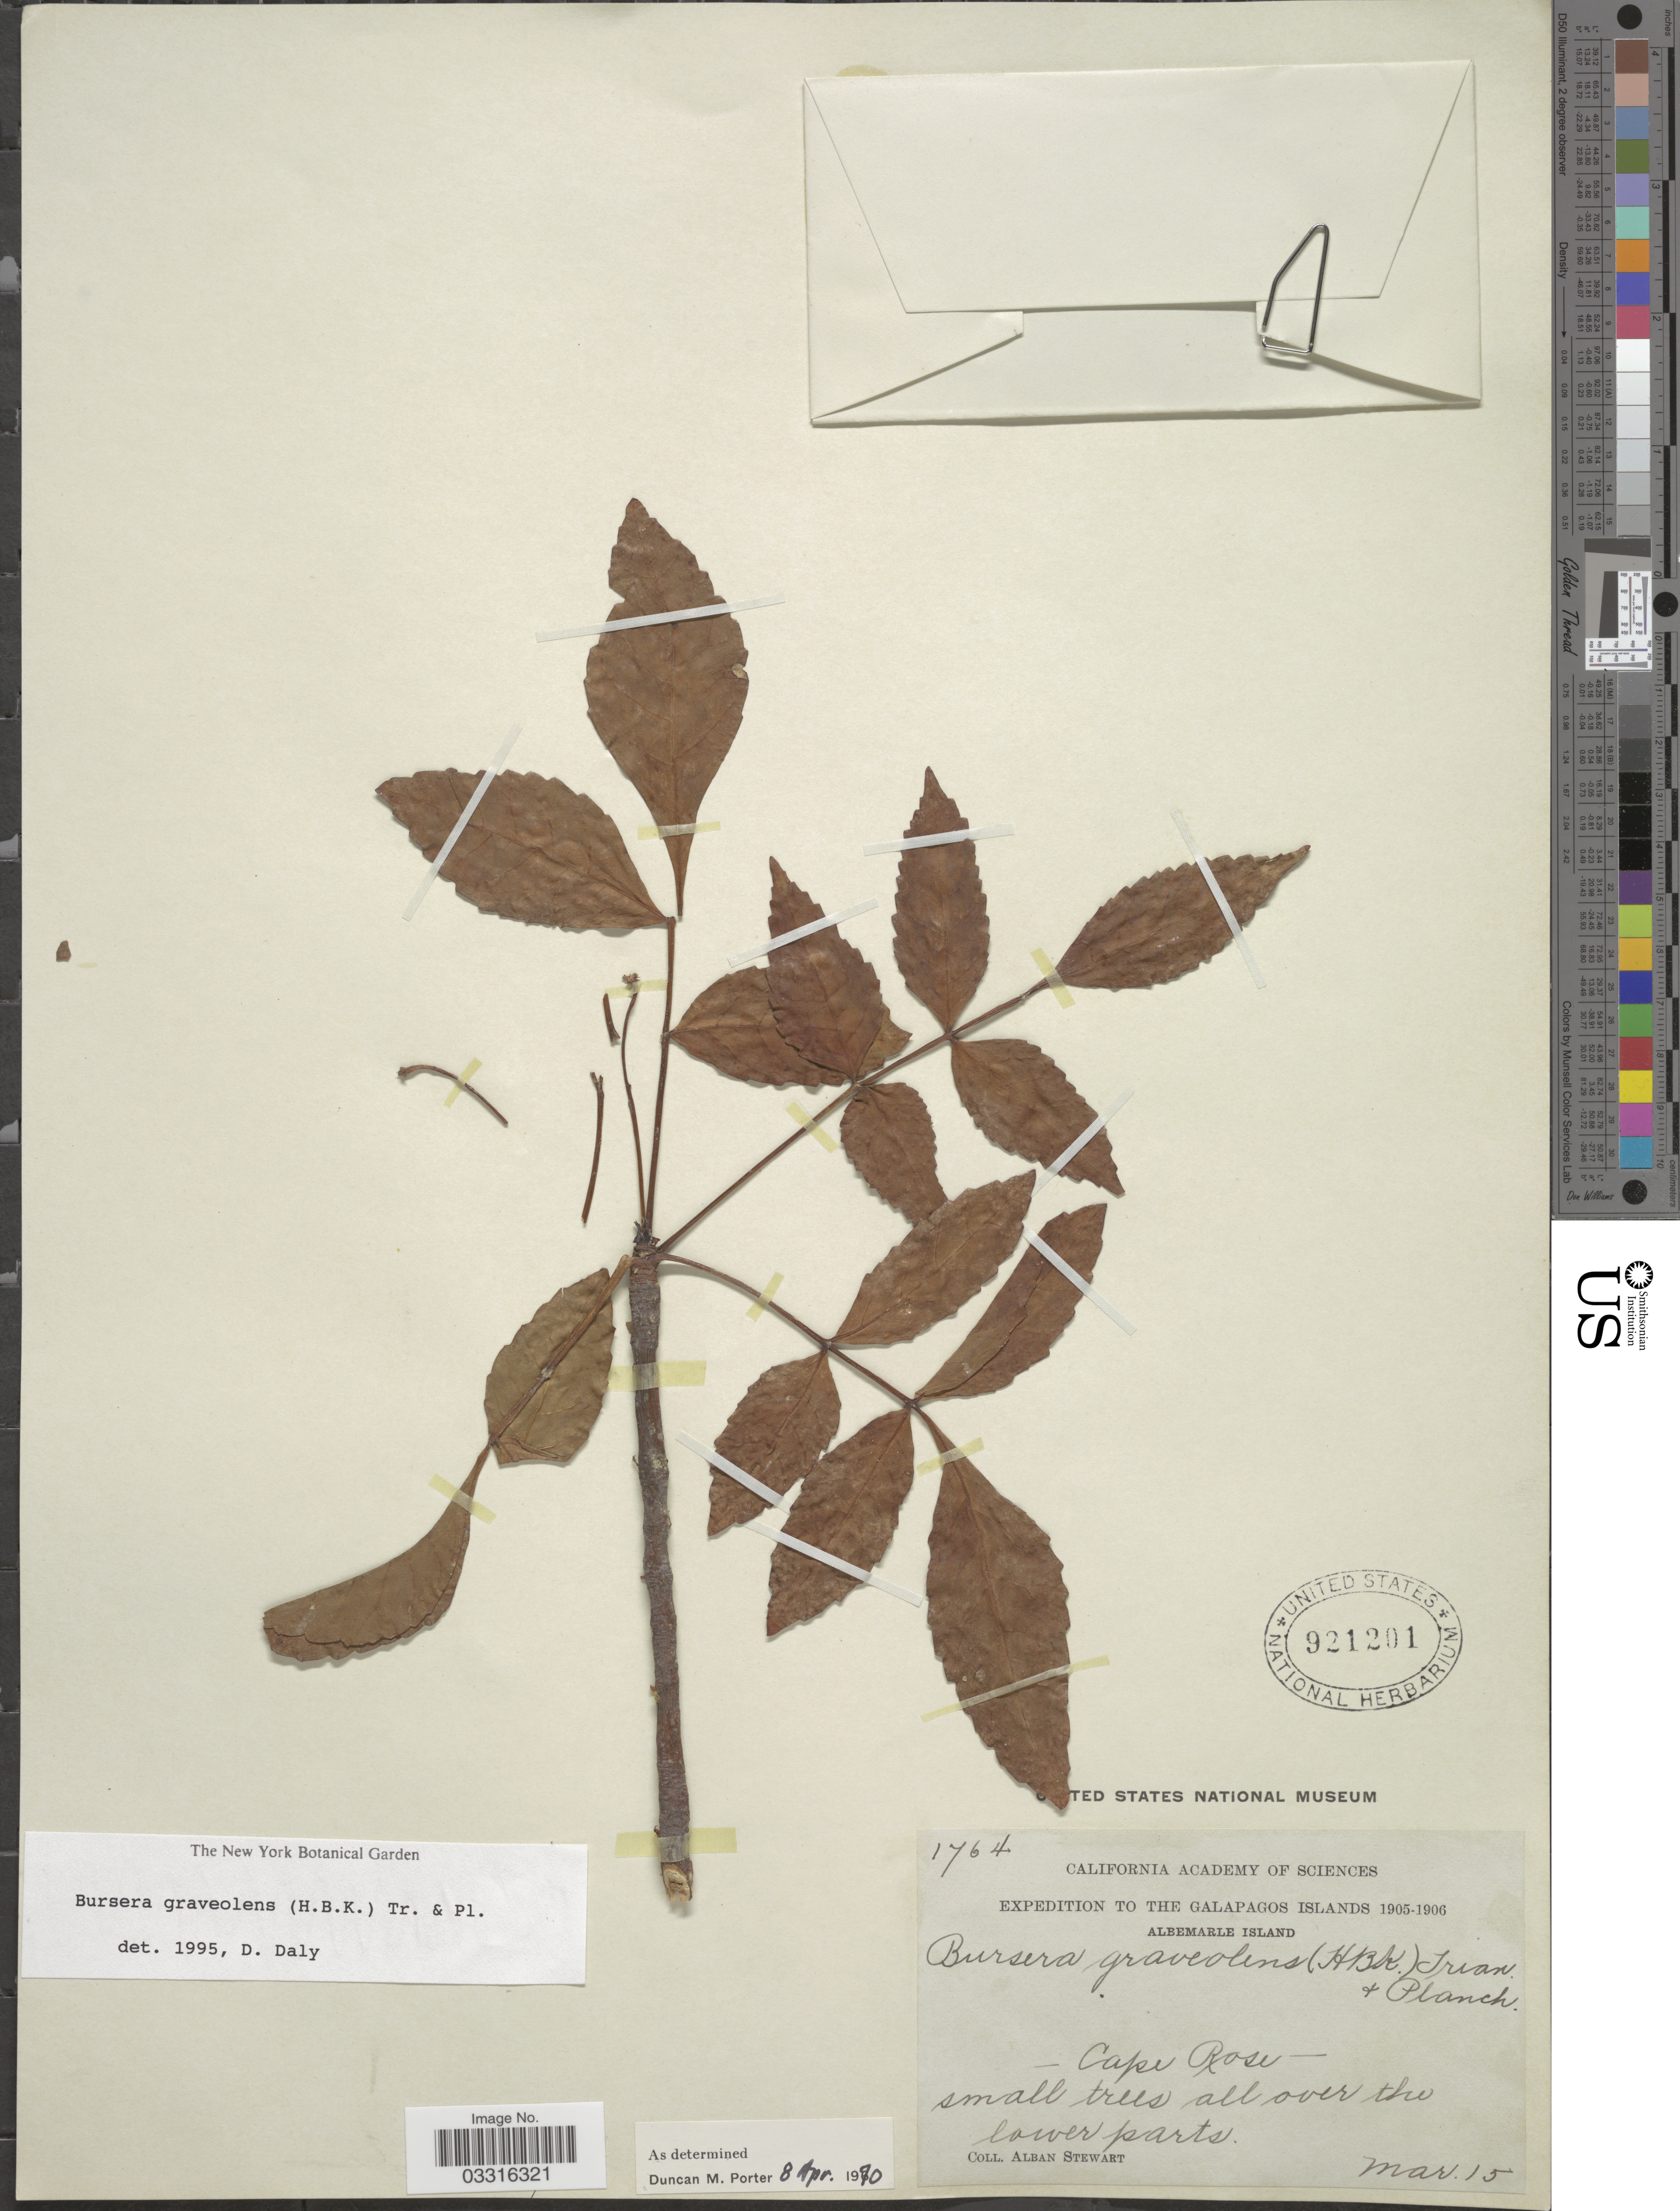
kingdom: Plantae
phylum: Tracheophyta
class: Magnoliopsida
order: Sapindales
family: Burseraceae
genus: Bursera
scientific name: Bursera graveolens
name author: (Kunth) Triana & Planch.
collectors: A. Stewart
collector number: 1764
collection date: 1905-03-15/1906-03-15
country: Ecuador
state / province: Colón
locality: The Galapagos Islands, Albemarle Island, Cape Rose.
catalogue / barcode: US 921201